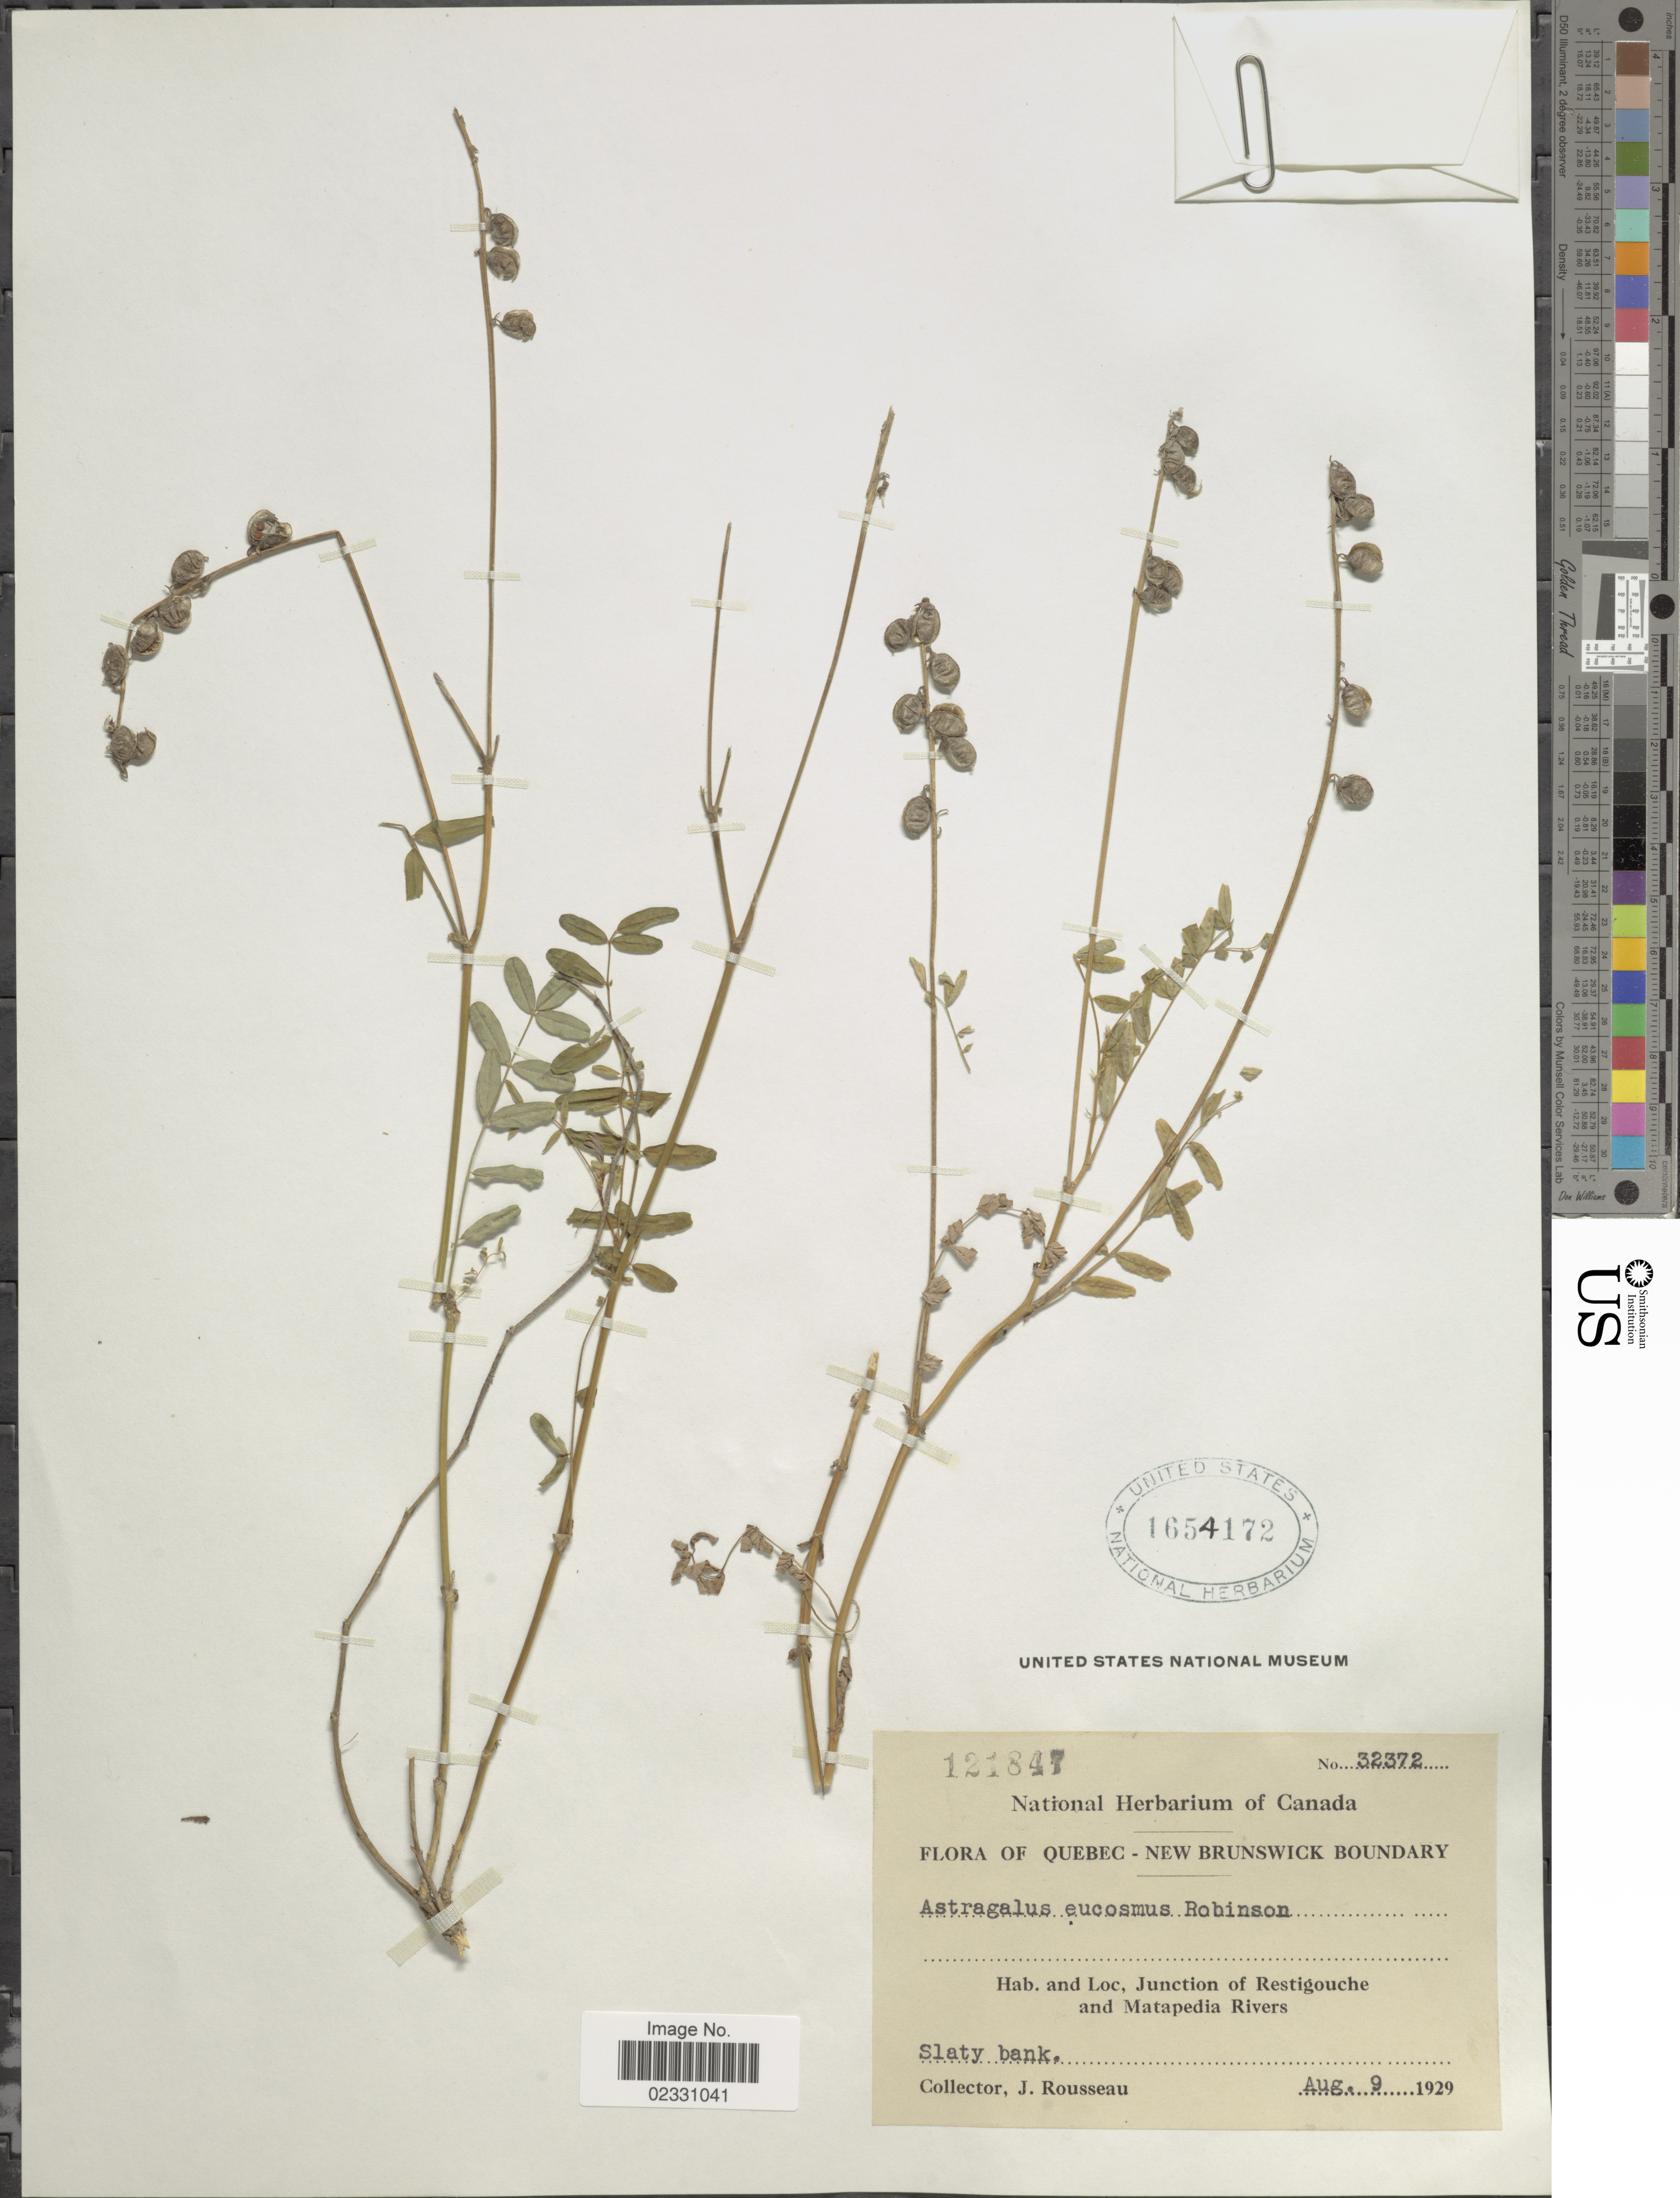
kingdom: Plantae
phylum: Tracheophyta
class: Magnoliopsida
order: Fabales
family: Fabaceae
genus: Astragalus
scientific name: Astragalus eucosmus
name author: B.L. Rob.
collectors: J. Rousseau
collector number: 32372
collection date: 1929-08-09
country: Canada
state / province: Quebec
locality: Quebec - New Brusnwick Boundary, Junction of Restigouche and Matapedia Rivers, Slaty bank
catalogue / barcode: US 1654172